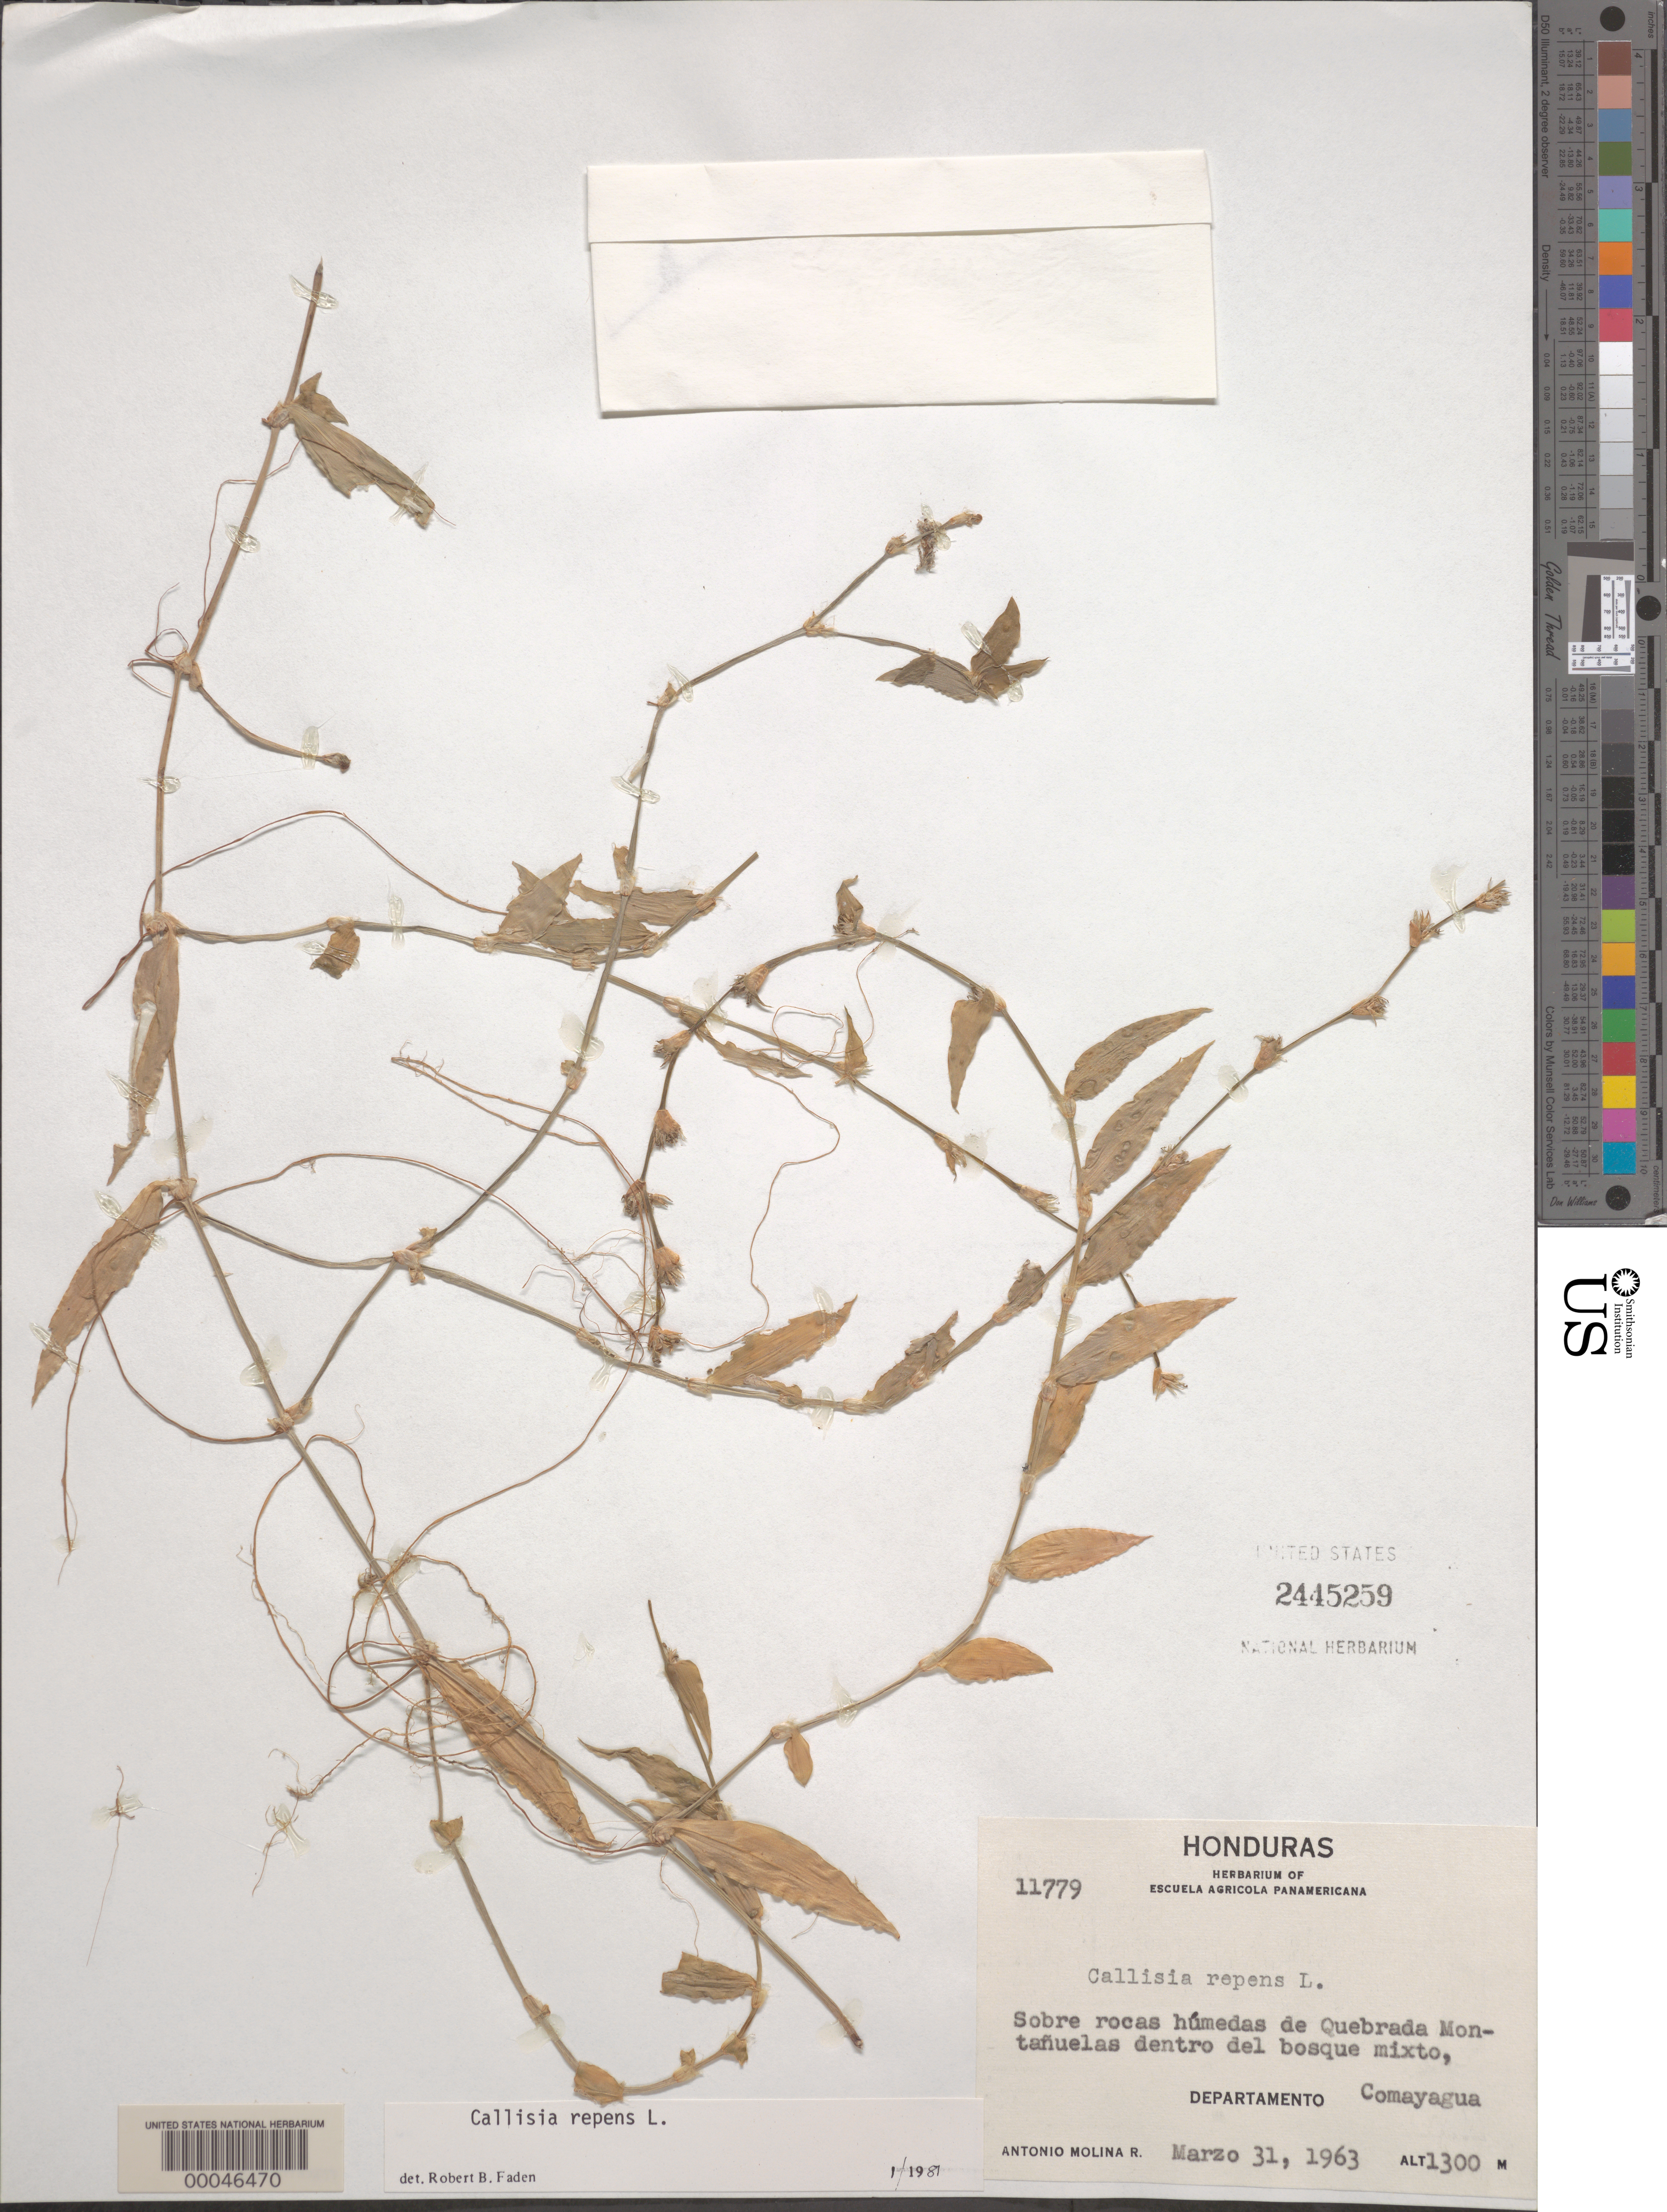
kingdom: Plantae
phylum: Tracheophyta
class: Liliopsida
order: Commelinales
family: Commelinaceae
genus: Callisia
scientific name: Callisia repens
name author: (Jacq.) L.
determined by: Faden, Robert B., (US), Smithsonian Institution - National Museum of Natural History (UNITED STATES)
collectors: A. Molina R.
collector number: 11779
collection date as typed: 31 Mar 1963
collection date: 1963-03-31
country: Honduras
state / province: Comayagua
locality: Quebrada Montanuelas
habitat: Mixed forest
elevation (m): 1300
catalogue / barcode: US 2445259